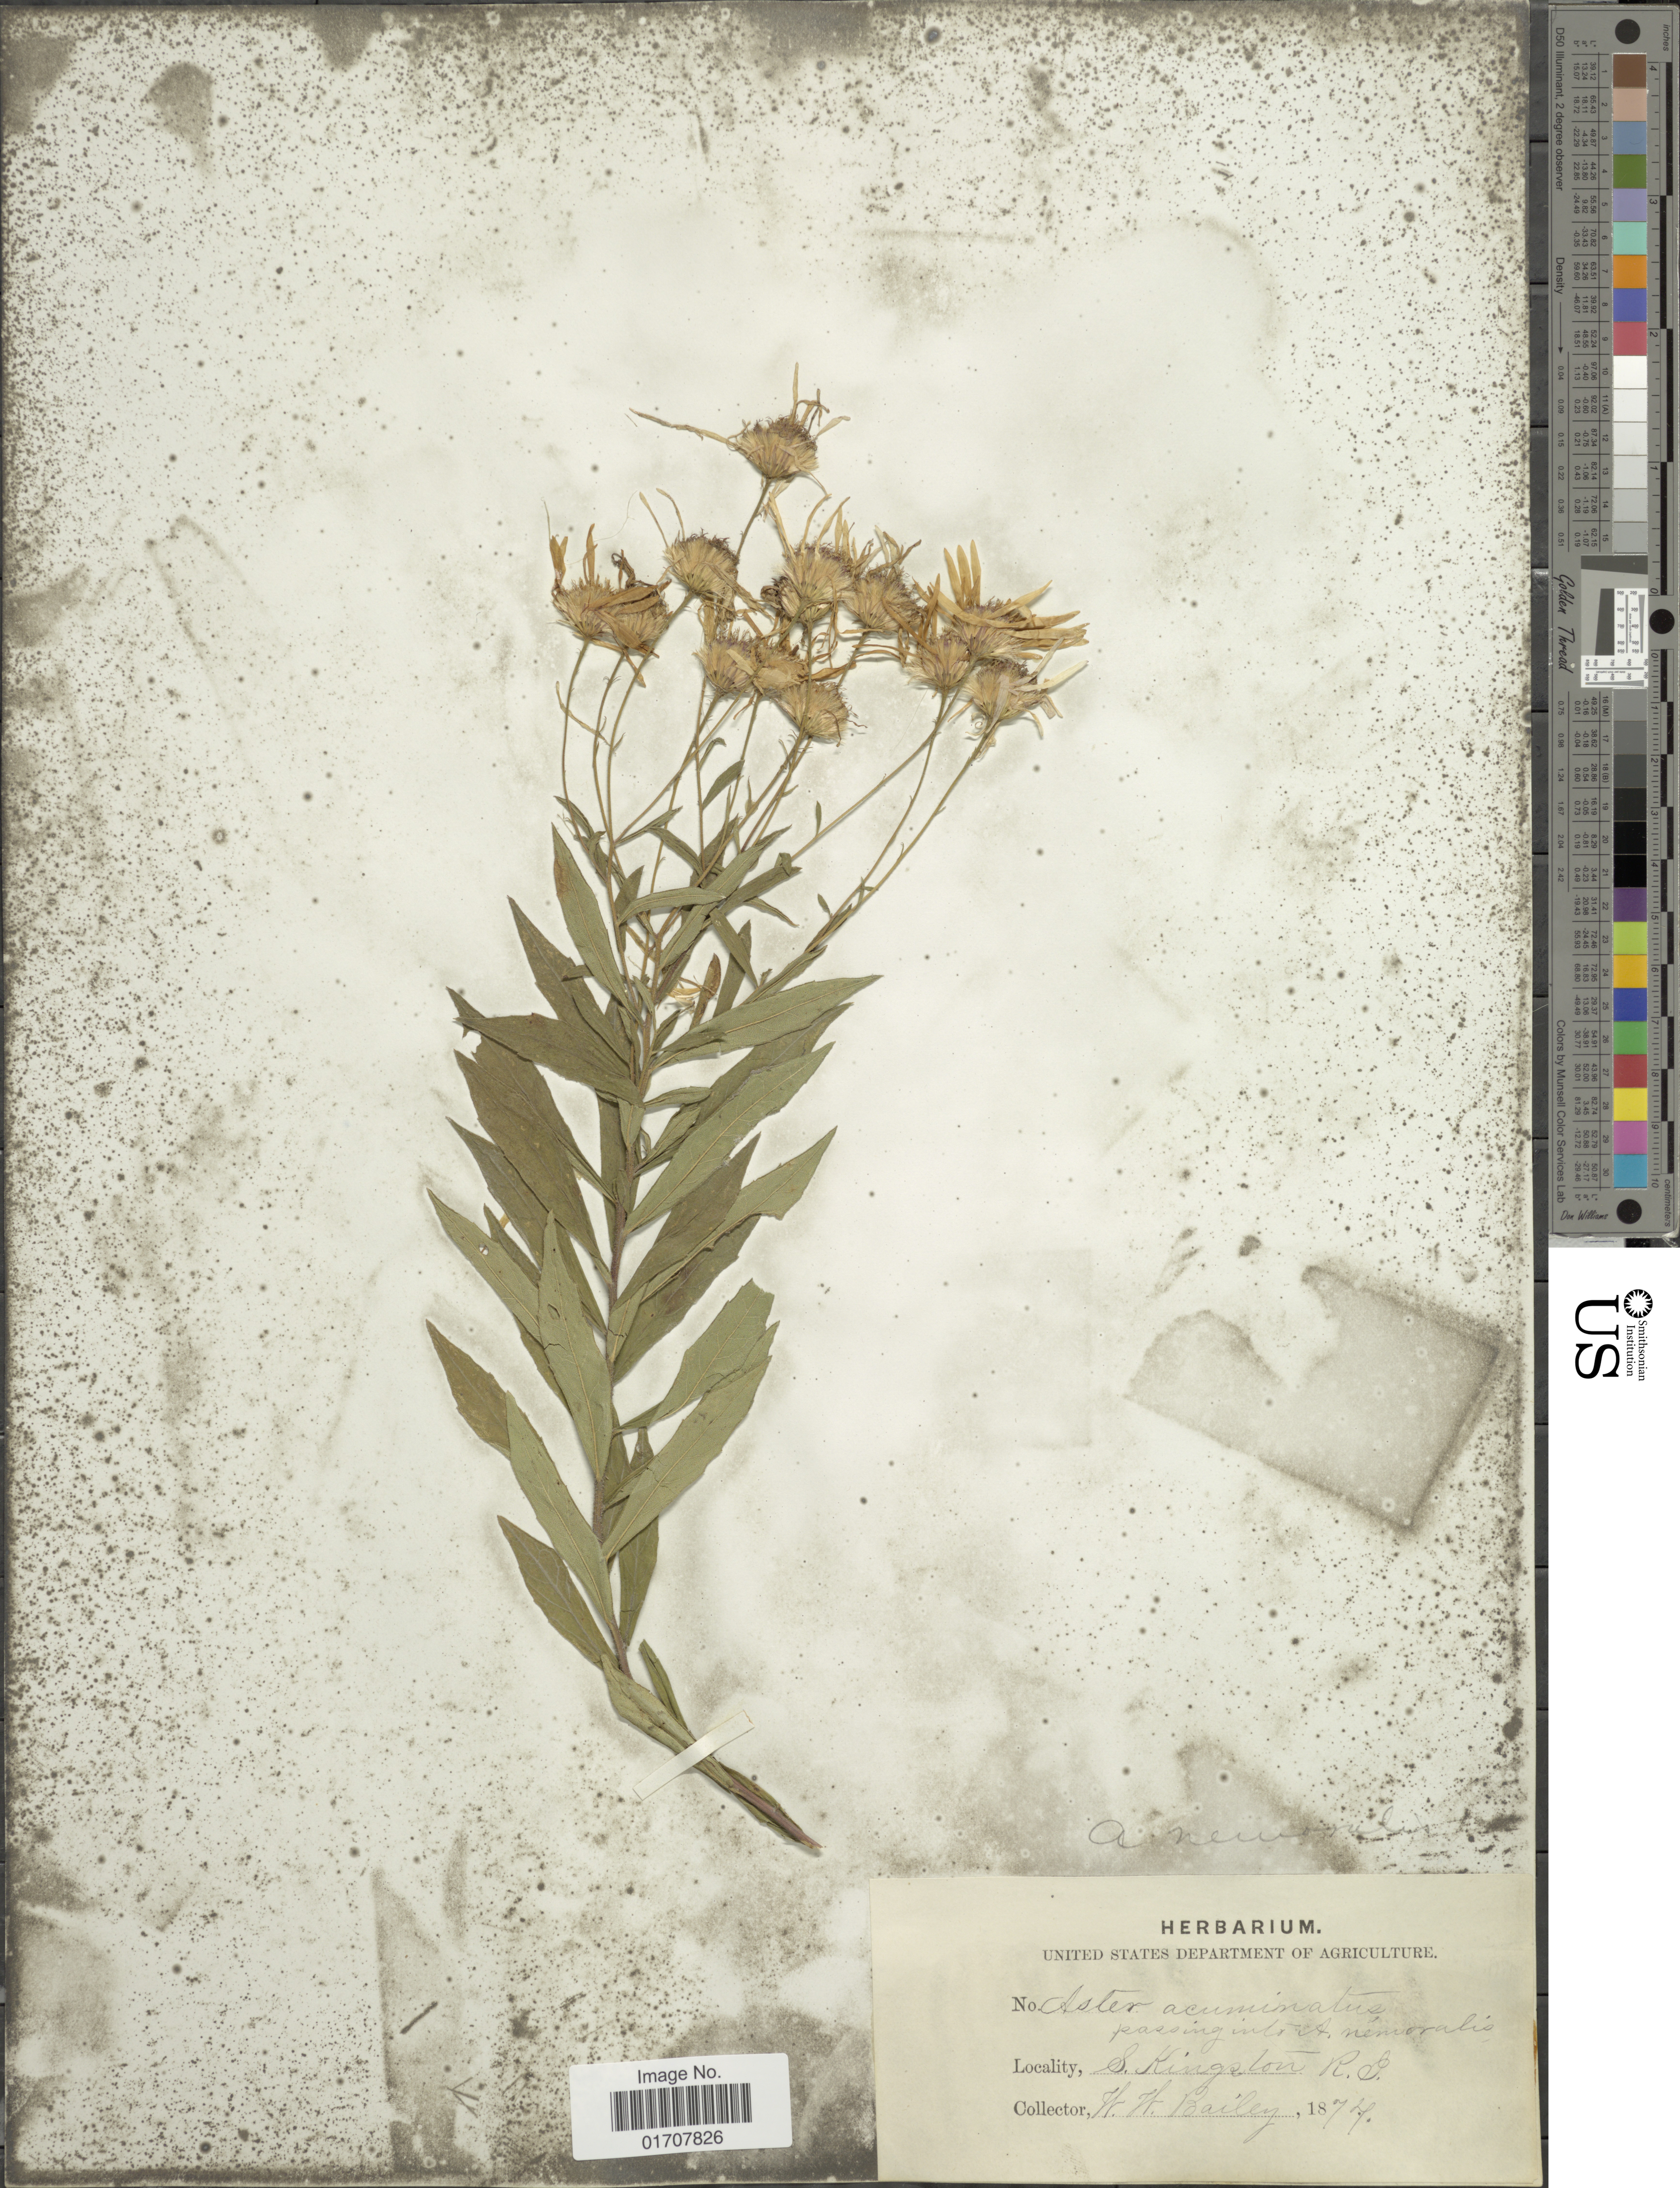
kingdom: Plantae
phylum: Tracheophyta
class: Magnoliopsida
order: Asterales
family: Asteraceae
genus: Oclemena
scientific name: Oclemena nemoralis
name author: (Aiton) Greene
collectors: W. W. Bailey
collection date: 1874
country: United States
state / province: Rhode Island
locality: S.Kingston